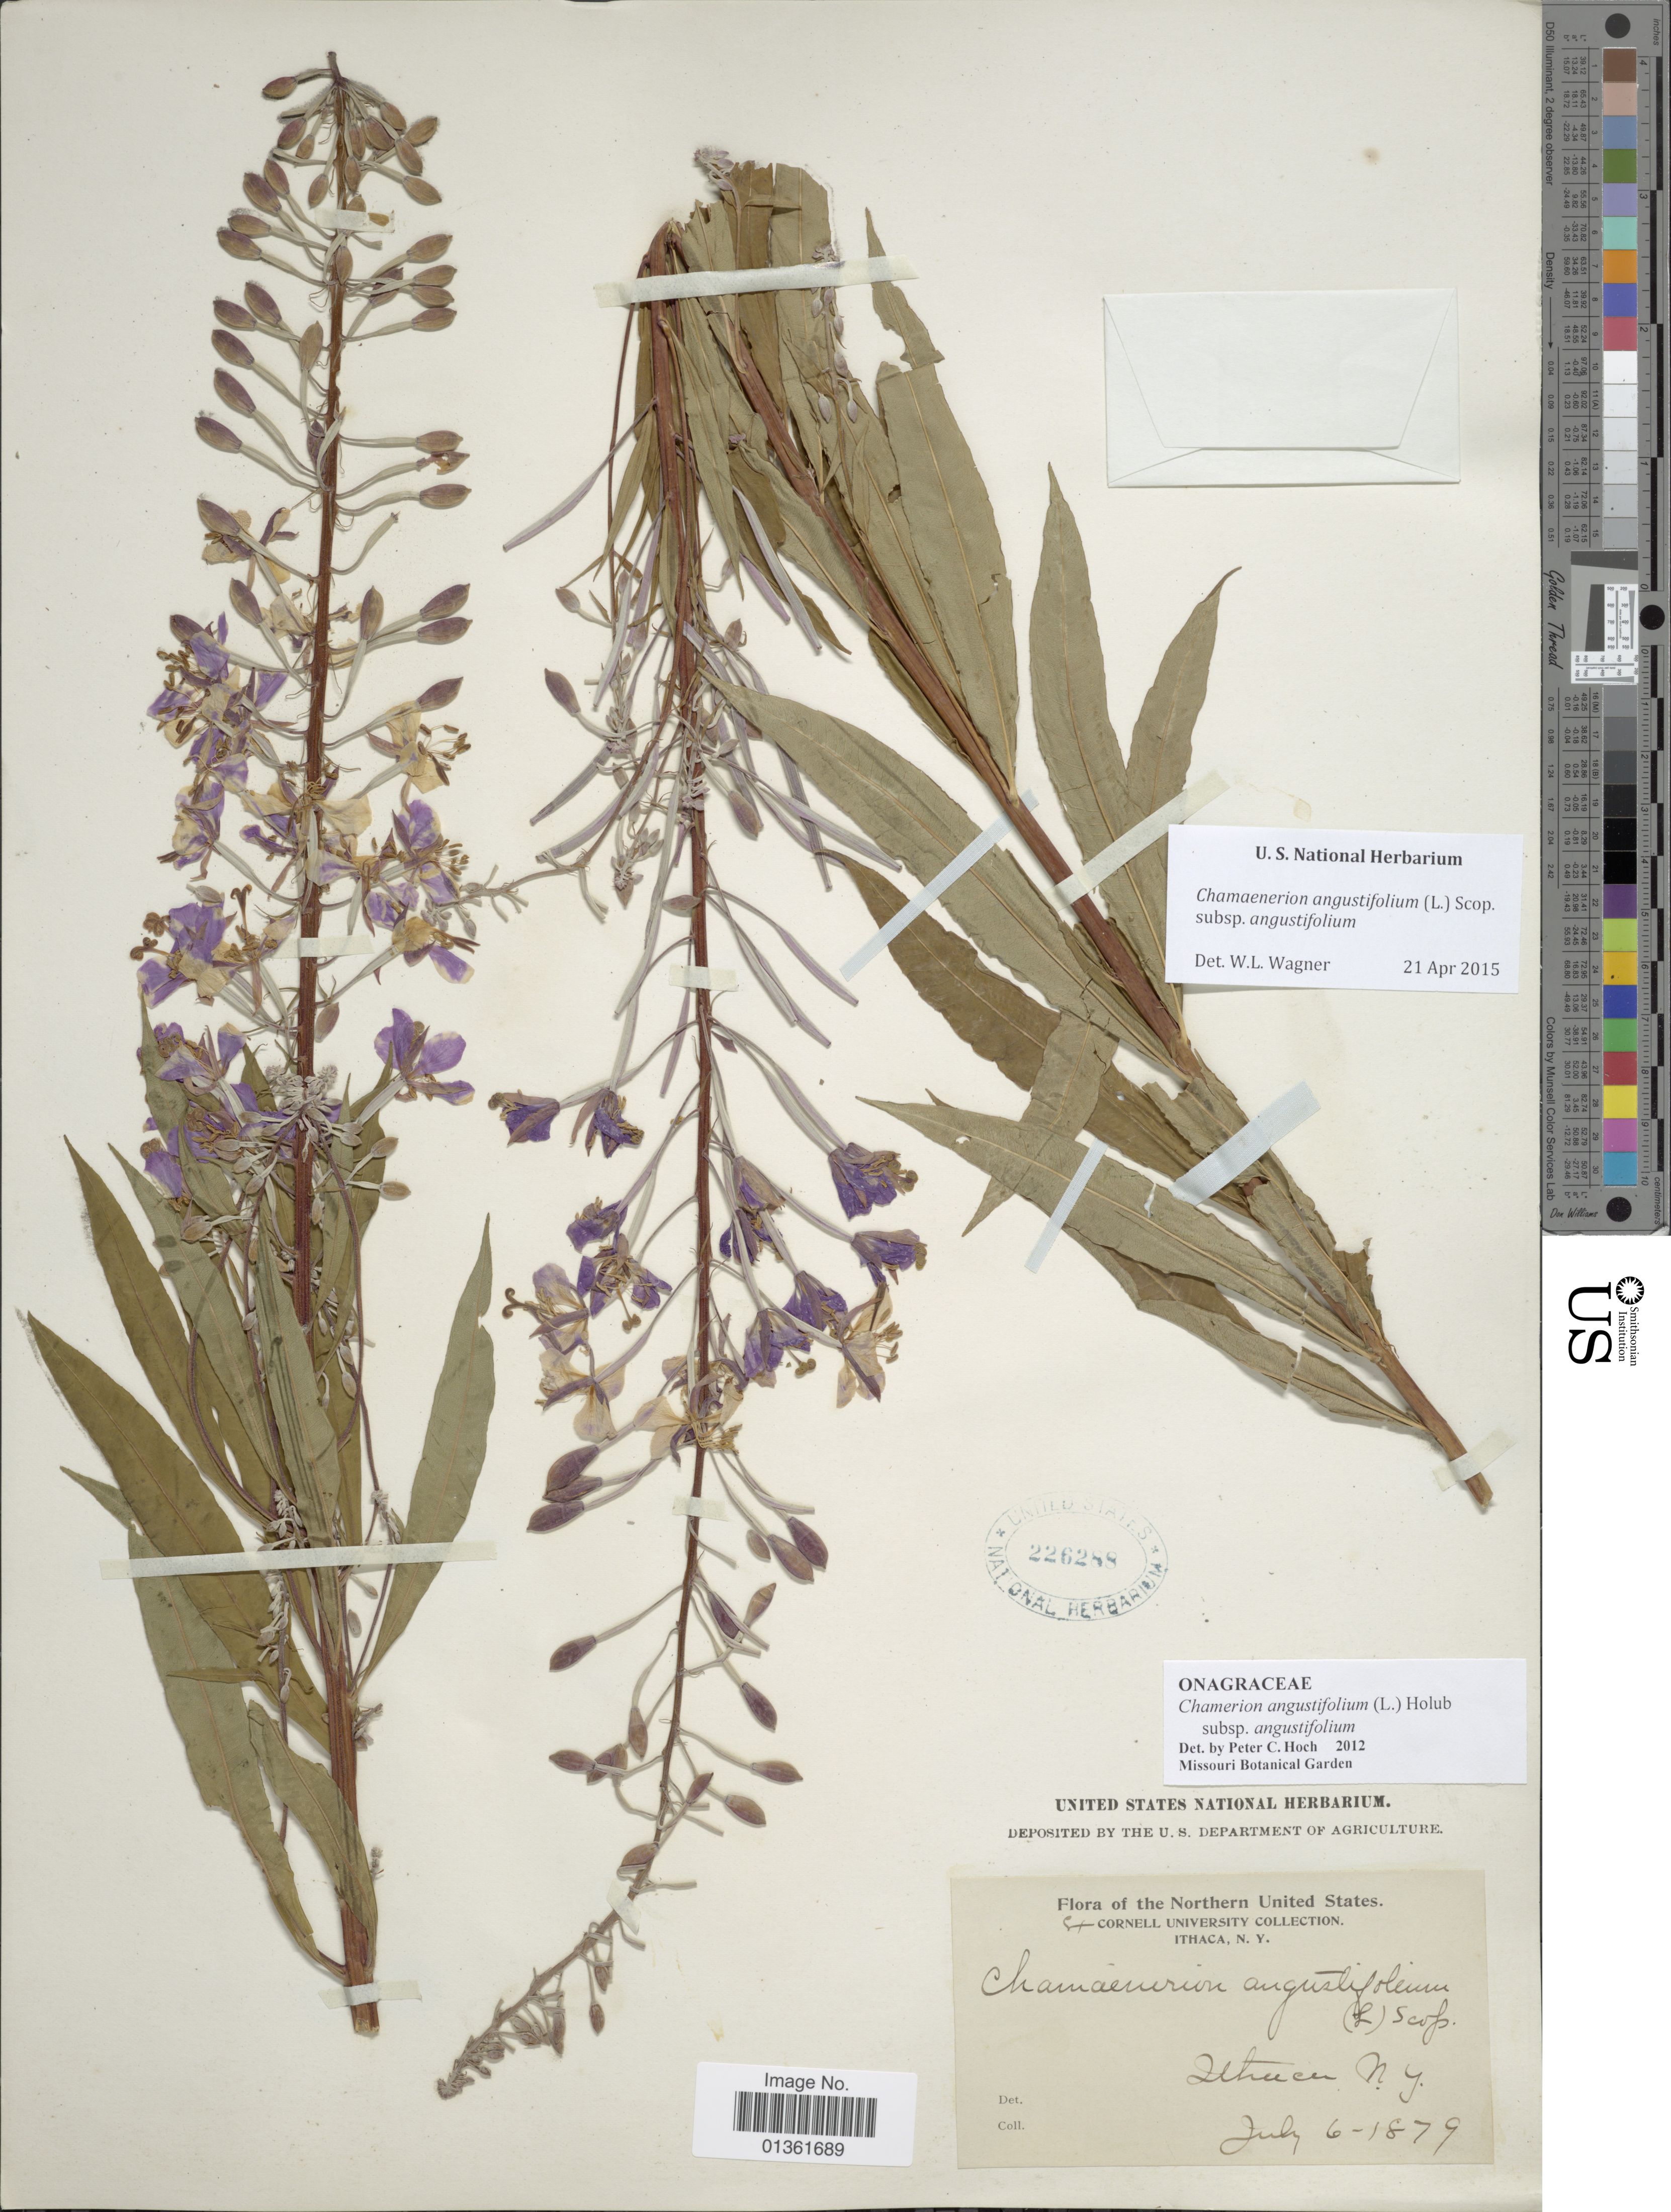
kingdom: Plantae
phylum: Tracheophyta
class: Magnoliopsida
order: Myrtales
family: Onagraceae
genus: Chamaenerion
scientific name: Chamaenerion angustifolium subsp. angustifolium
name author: (L.) Scop.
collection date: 1879-07-06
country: United States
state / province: New York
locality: Northern United States. Ithaca.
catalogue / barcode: US 226288